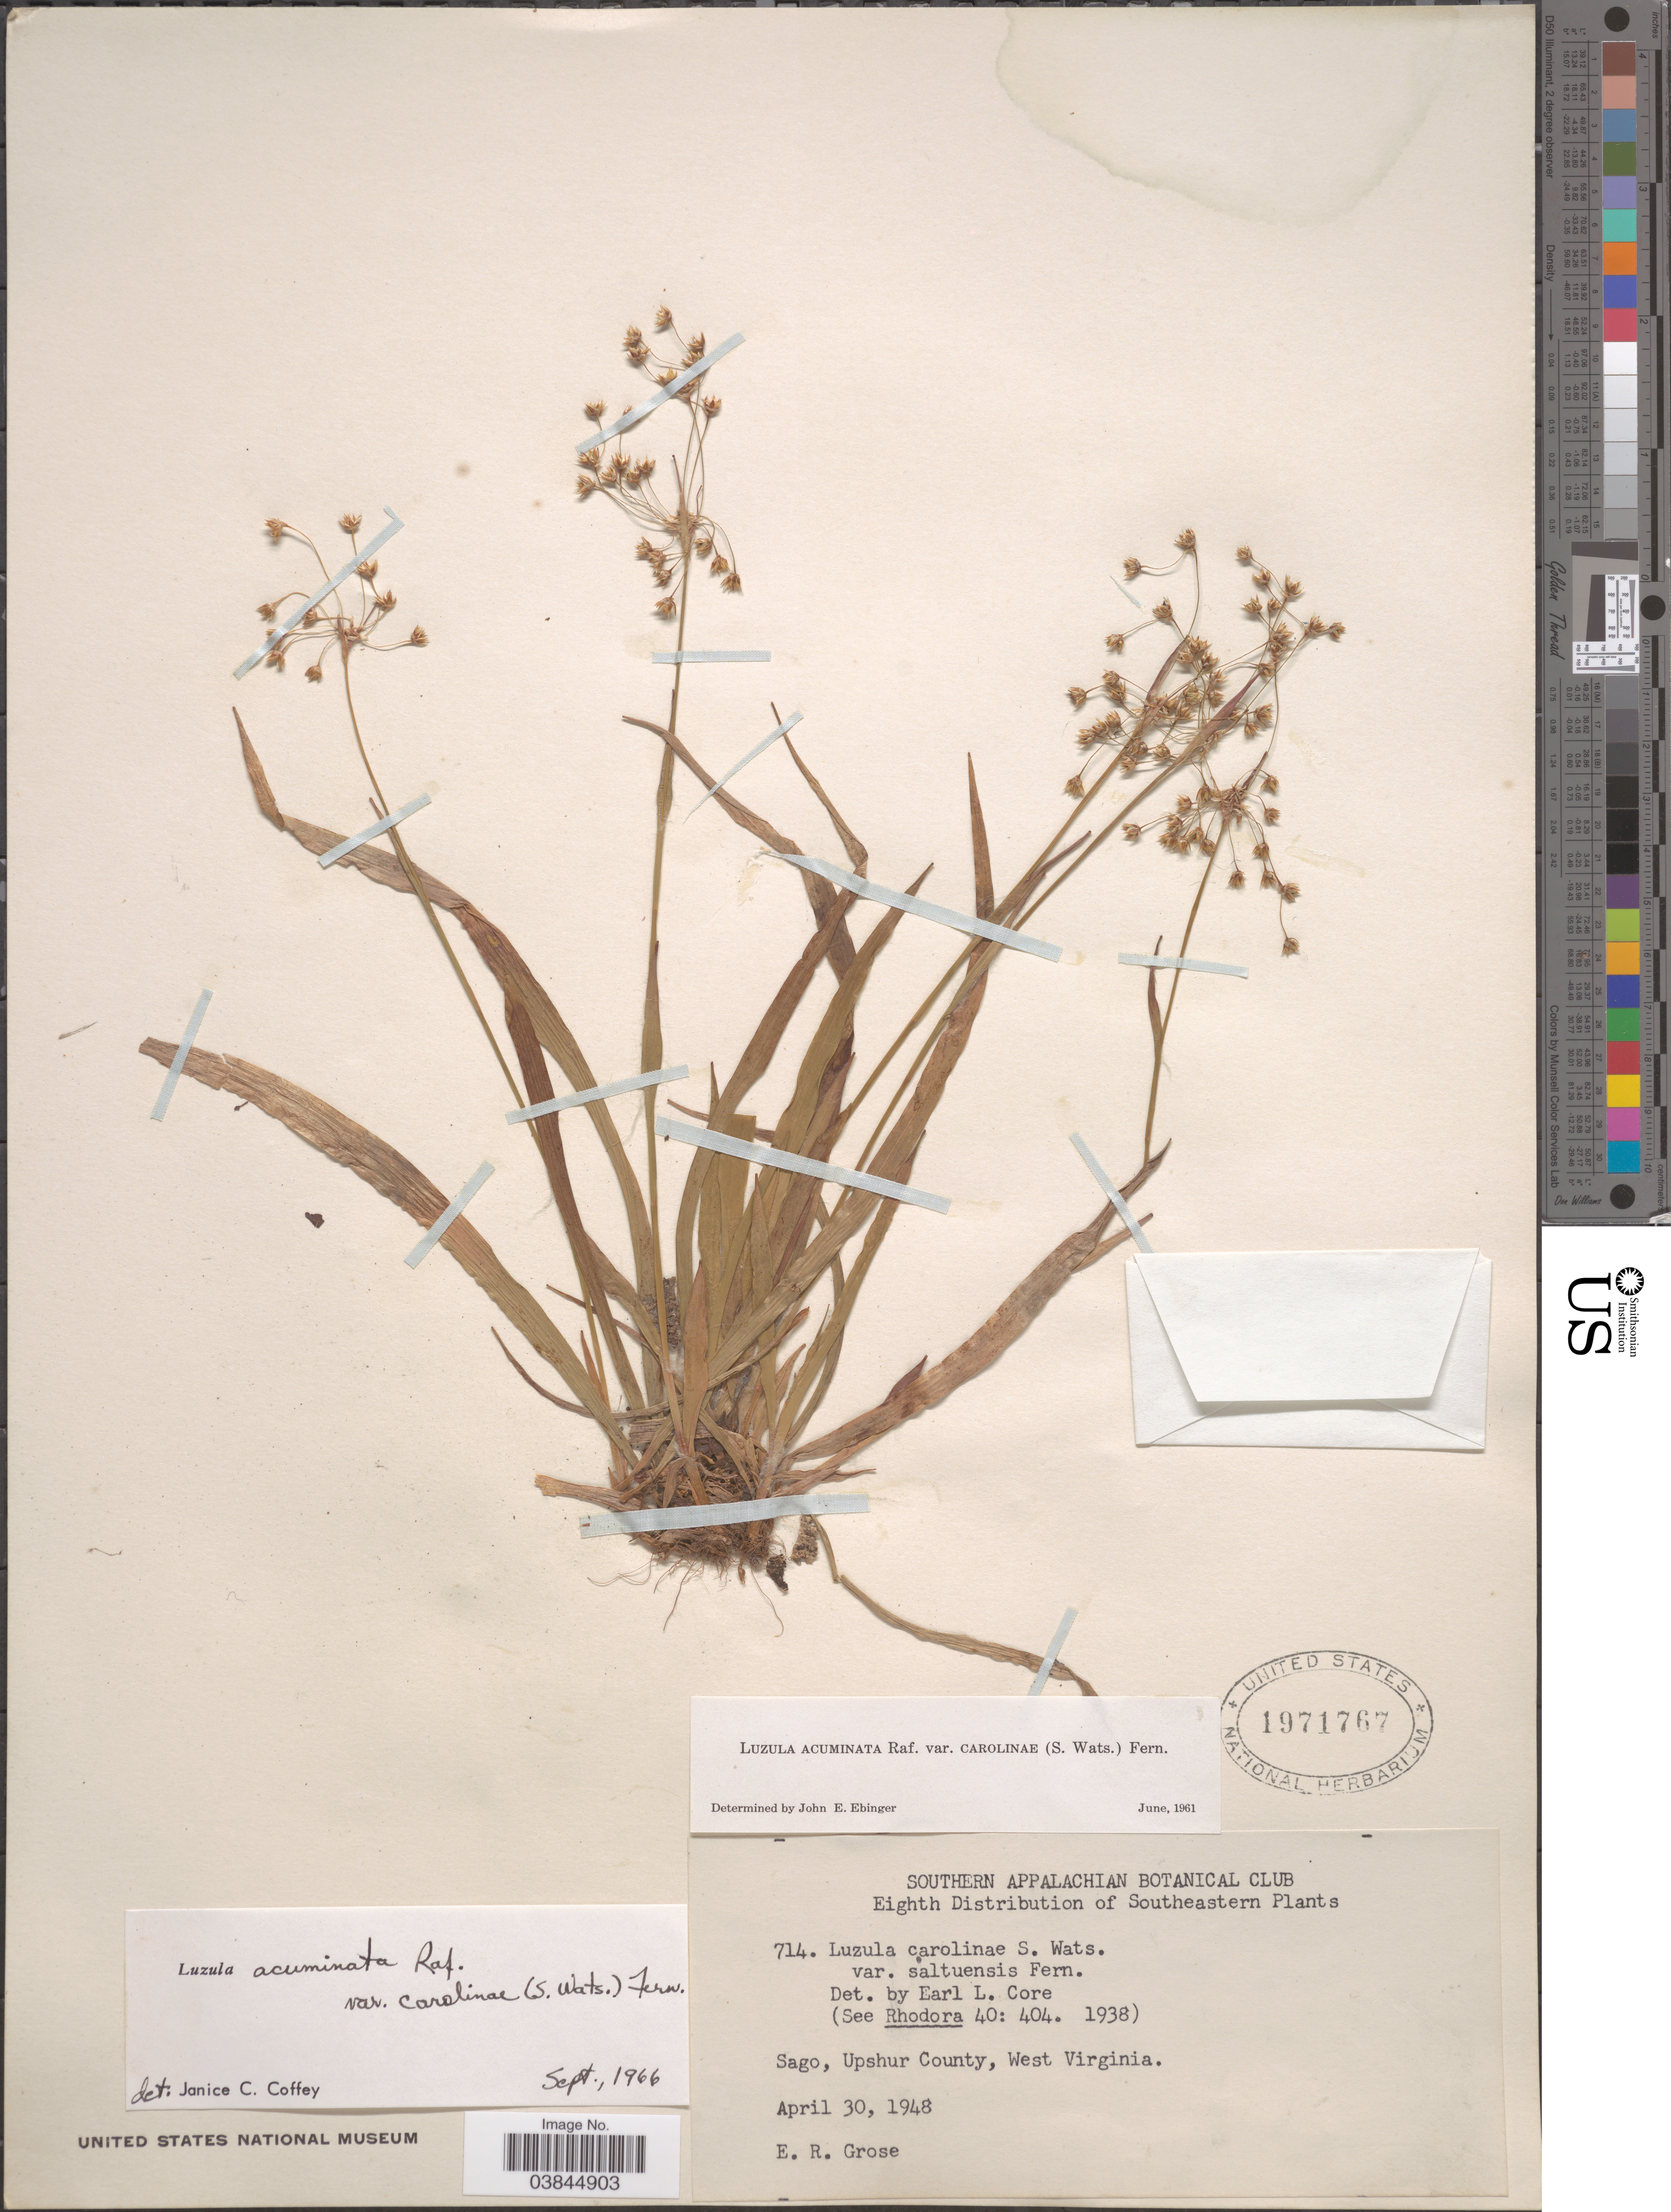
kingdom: Plantae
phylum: Tracheophyta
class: Liliopsida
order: Poales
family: Juncaceae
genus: Luzula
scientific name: Luzula acuminata var. carolinae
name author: (S. Watson) Fernald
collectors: E. Grose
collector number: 714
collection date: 1948-04-30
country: United States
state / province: West Virginia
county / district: Upshur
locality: Sago, Upshur County.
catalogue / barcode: US 1971767